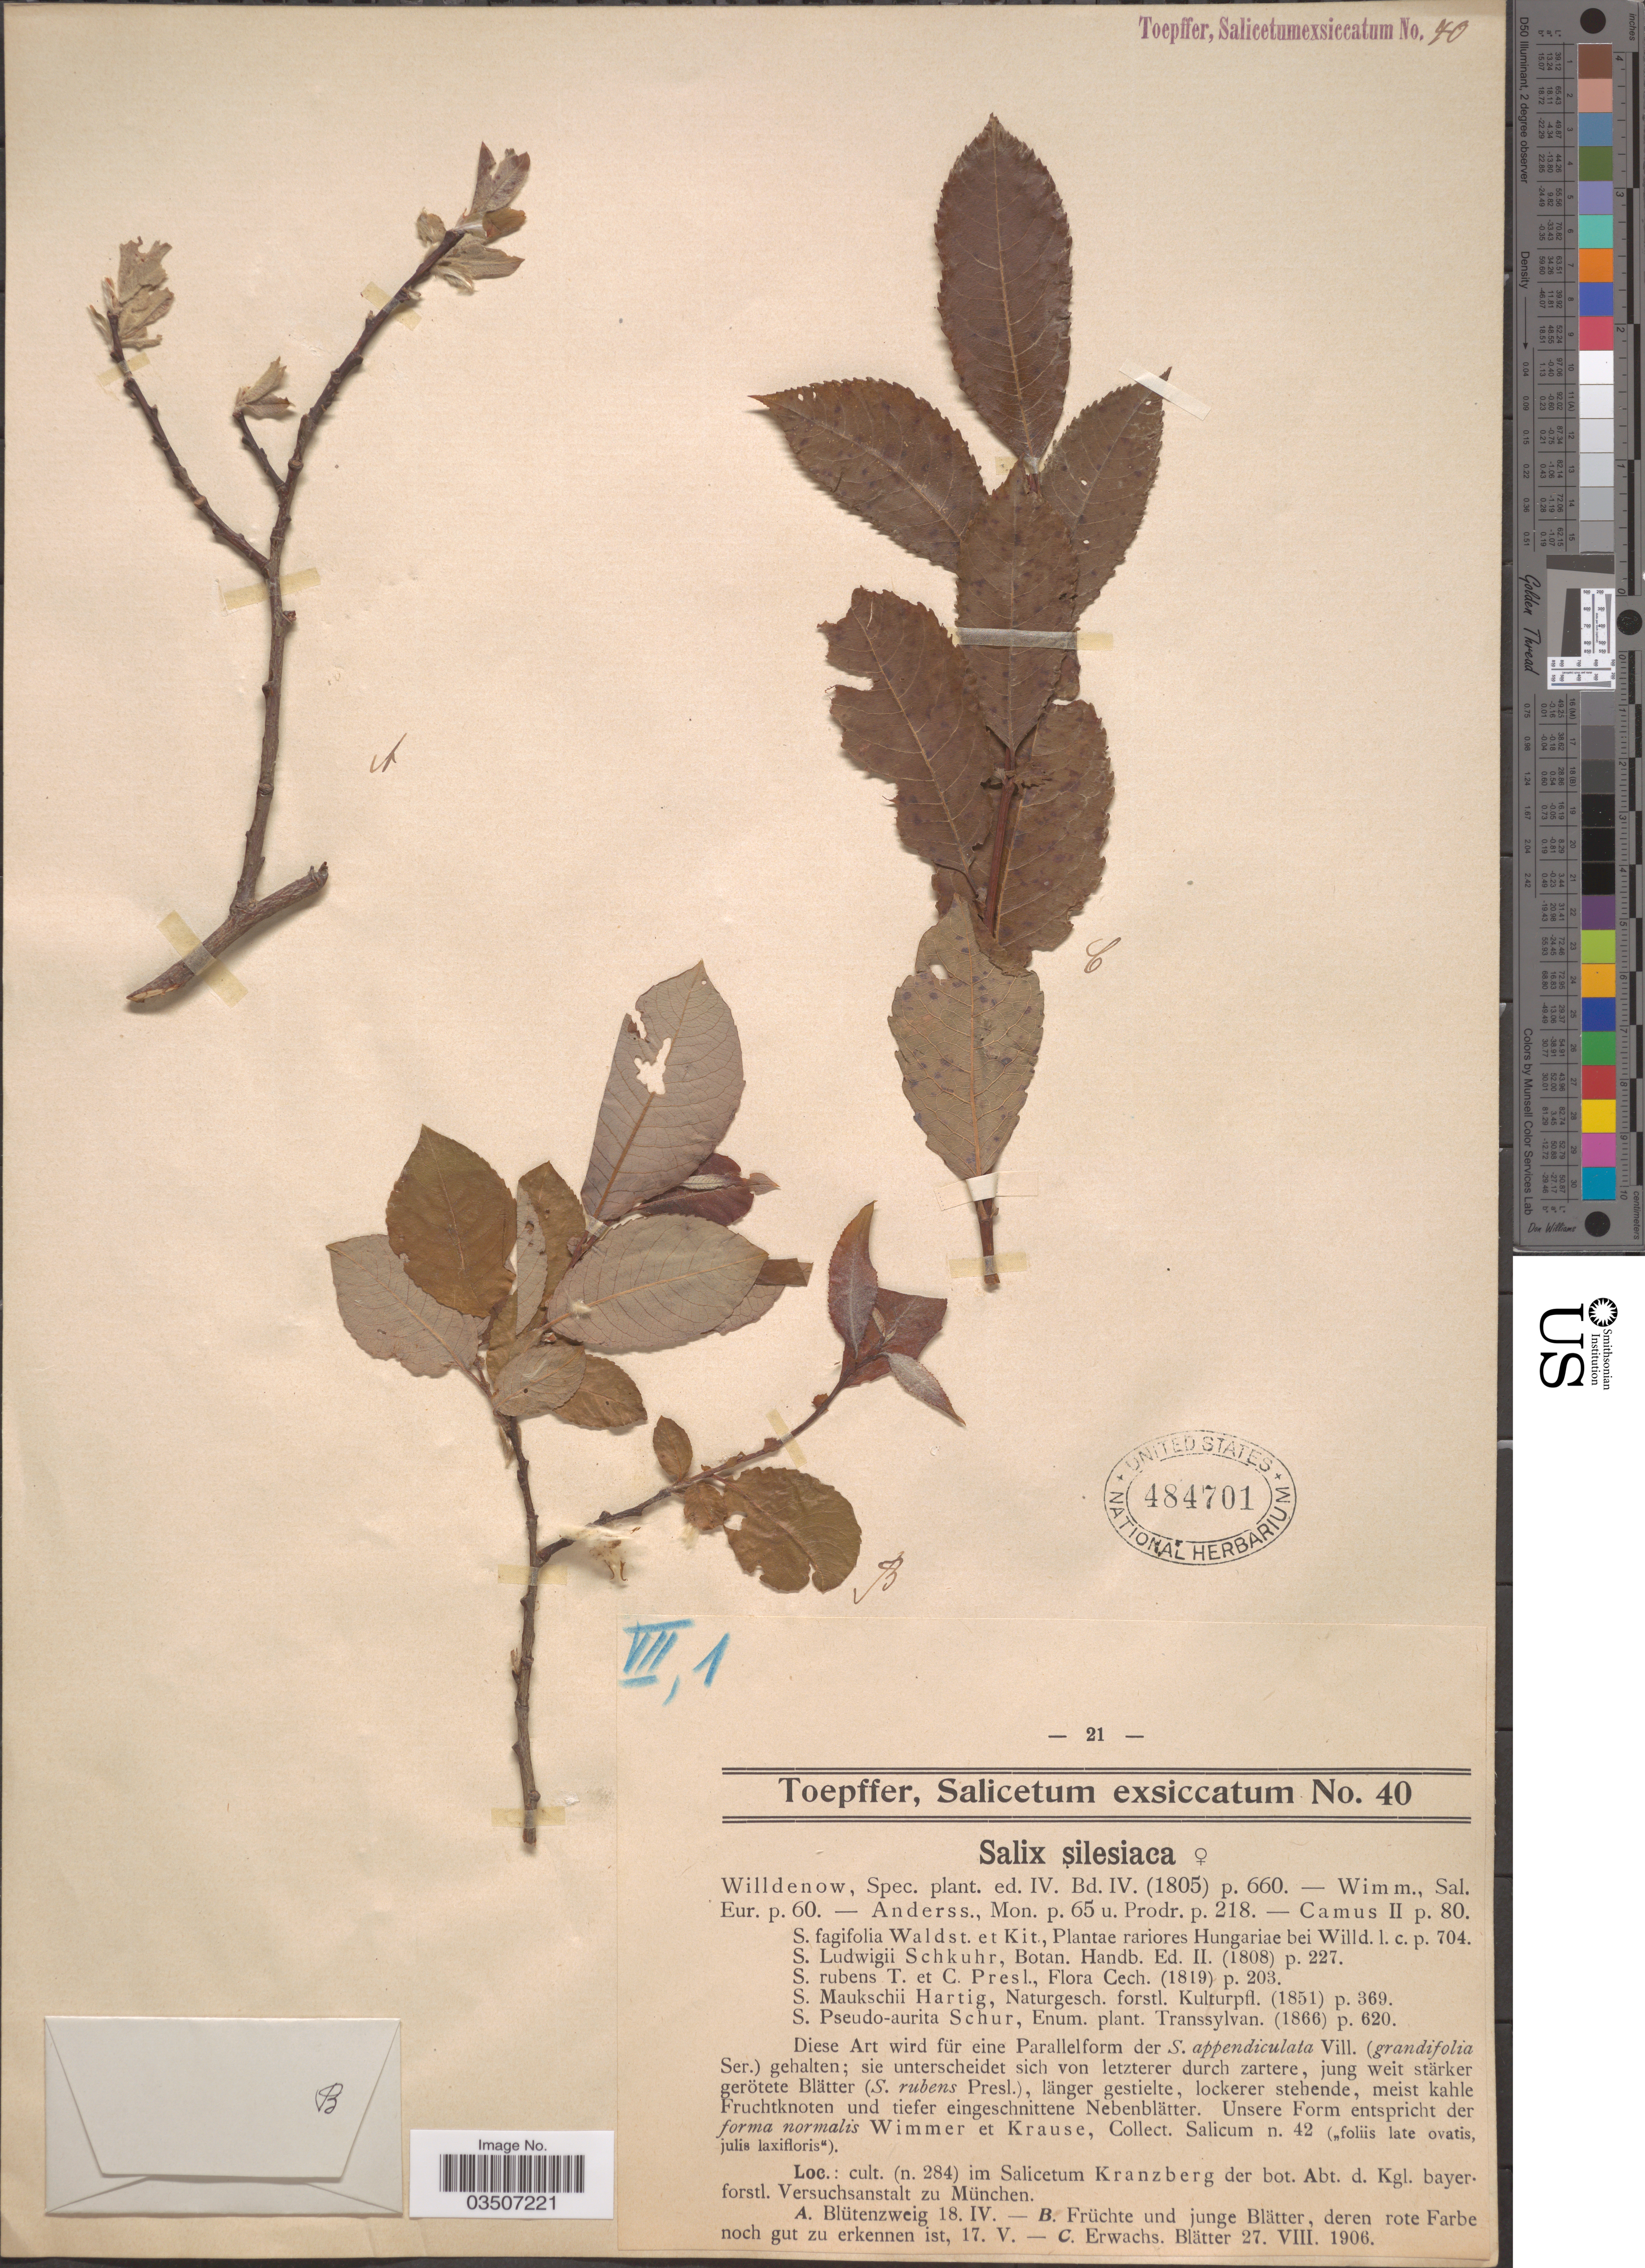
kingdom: Plantae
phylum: Tracheophyta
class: Magnoliopsida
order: Malpighiales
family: Salicaceae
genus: Salix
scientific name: Salix silesiaca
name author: Willd.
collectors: A. Toepffer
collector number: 40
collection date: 1906-04-18/1906-08-27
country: Germany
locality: Cult. (n.284) im Salicetum Kranzberg der bot. Abt. d. Kgl. bayer. forstl. Versuchsanstalt zu München.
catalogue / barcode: US 484701